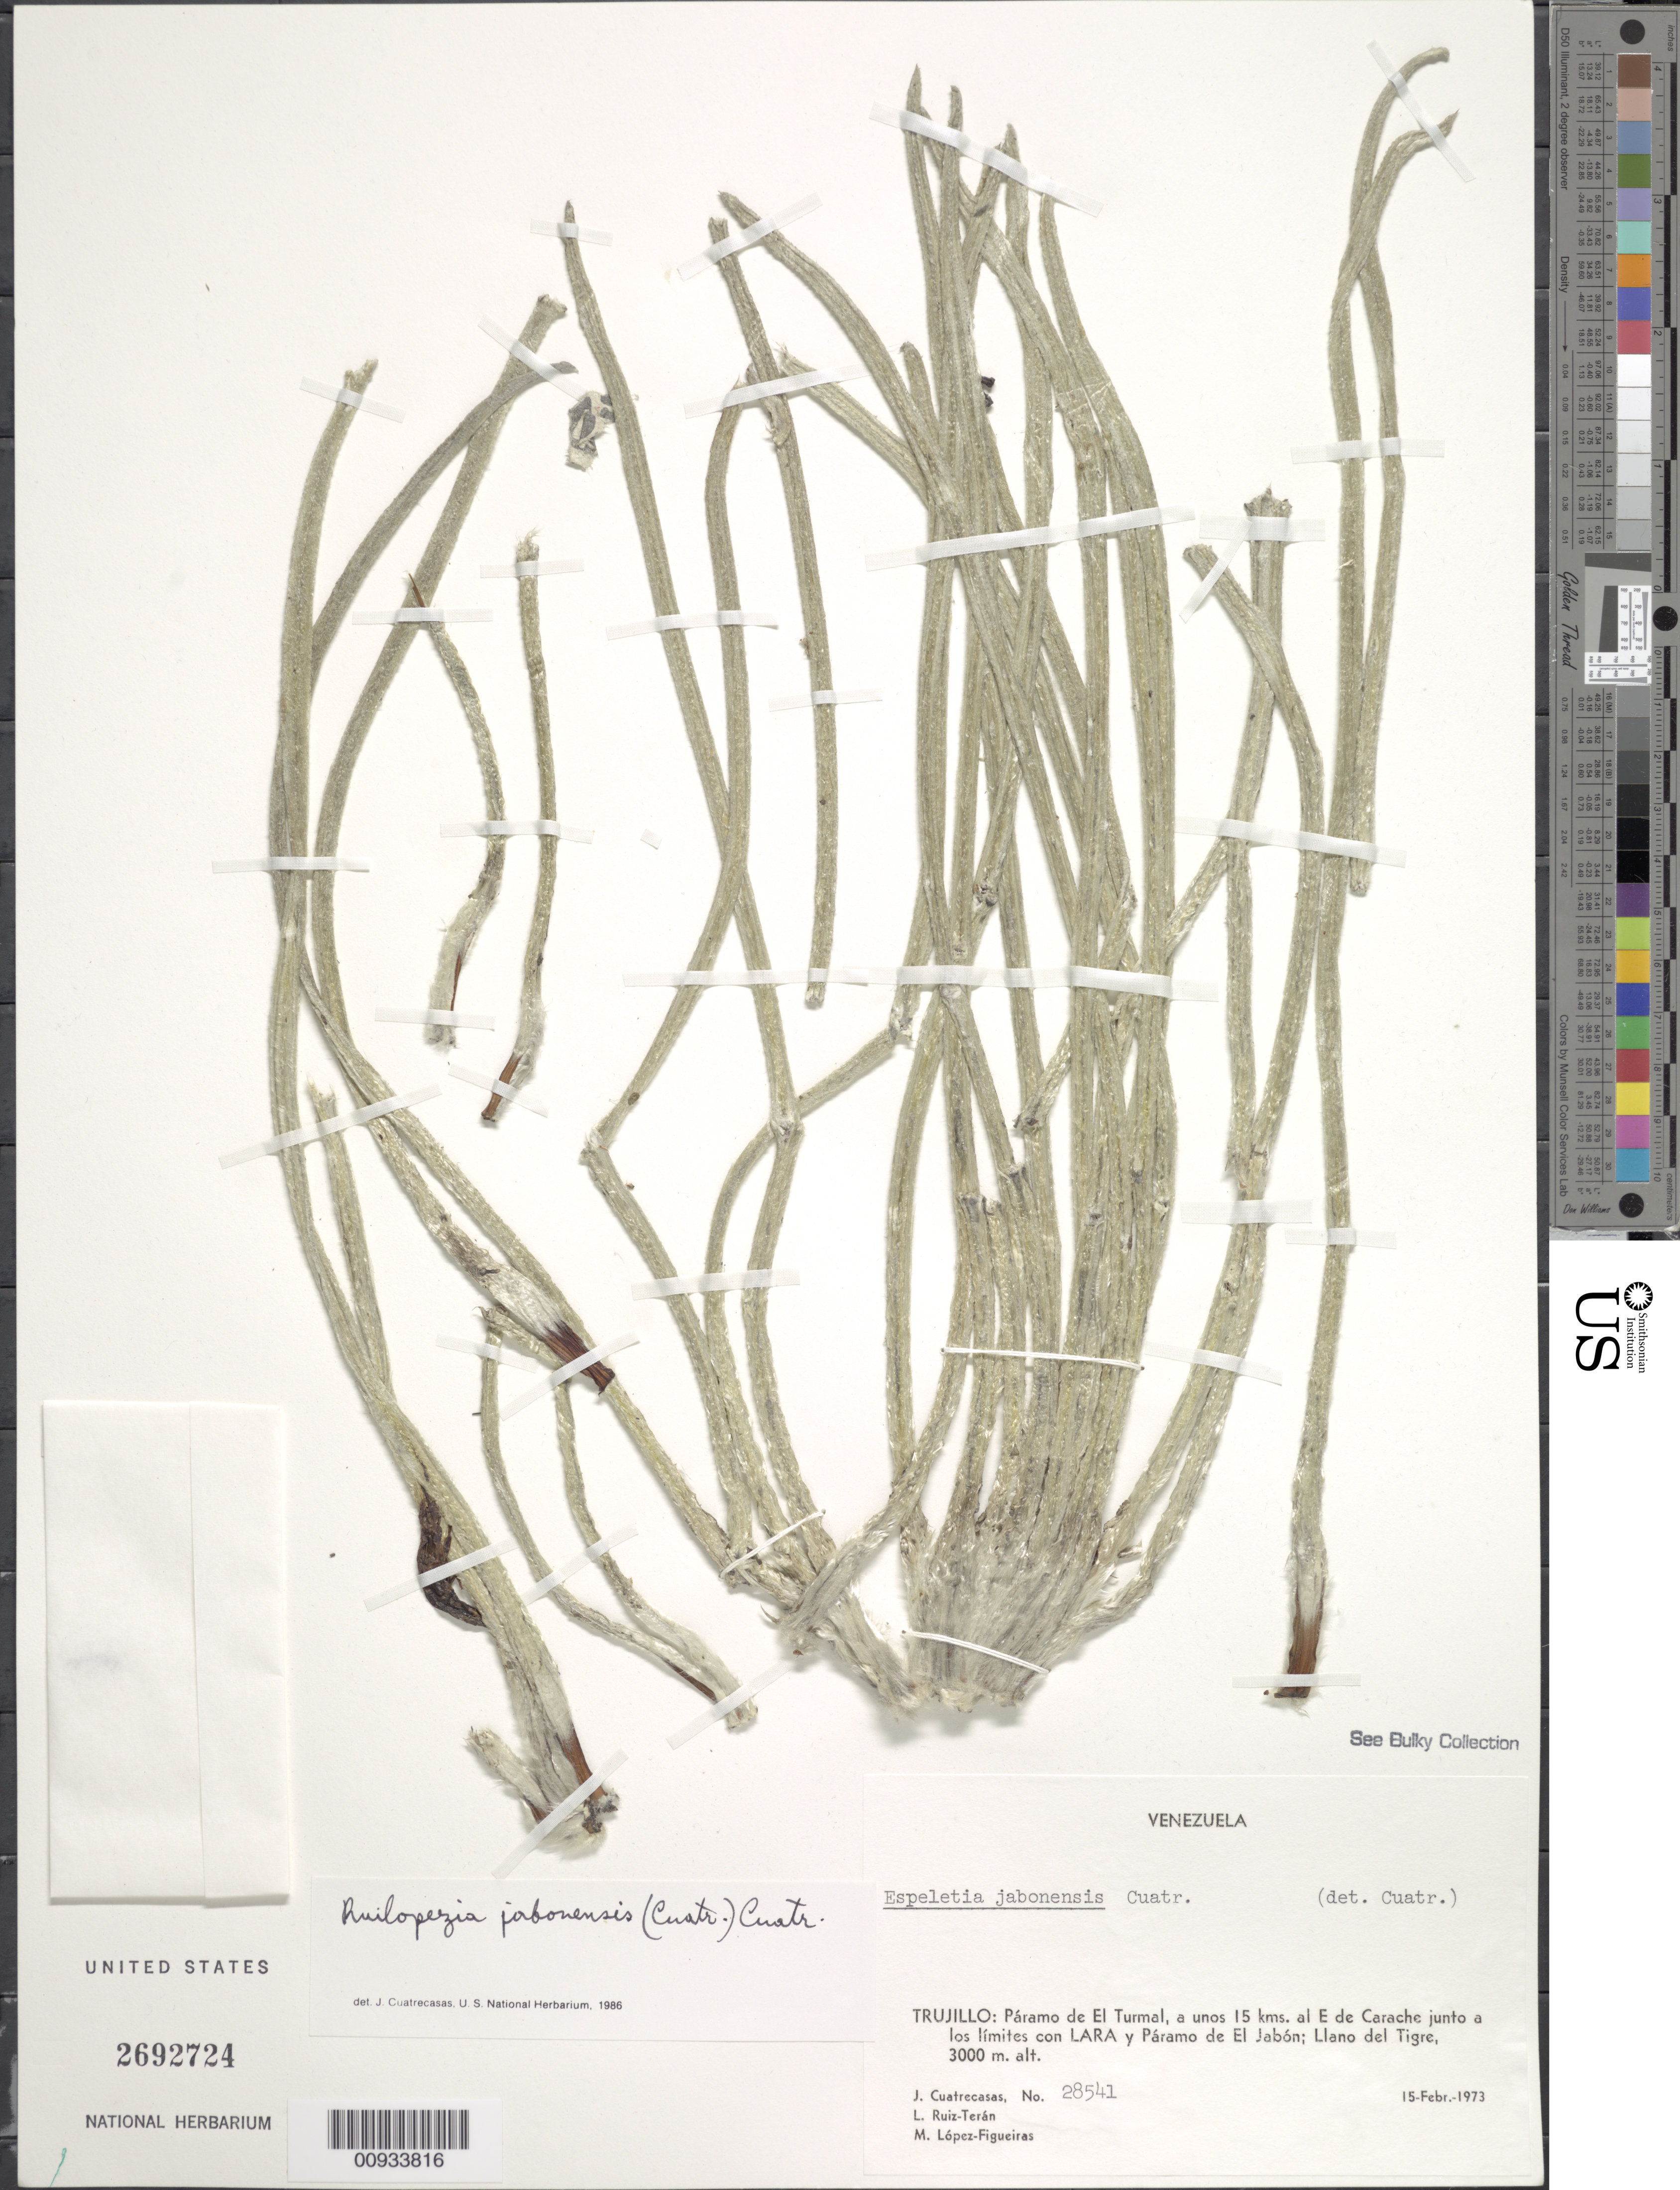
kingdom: Plantae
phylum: Tracheophyta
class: Magnoliopsida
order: Asterales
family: Asteraceae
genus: Ruilopezia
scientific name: Ruilopezia jabonensis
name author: (Cuatrec.) Cuatrec.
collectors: J. Cuatrecasas, L. E. Ruíz-Terán & M. López Figueiras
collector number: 28541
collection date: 1973-02-15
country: Venezuela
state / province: Trujillo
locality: Paramo de El Turmal, a unos 15 kms al E de Carache junto a los limites con Lara y Paramo de El Jabon, Llano del Tigre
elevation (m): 3000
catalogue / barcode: US 2692724